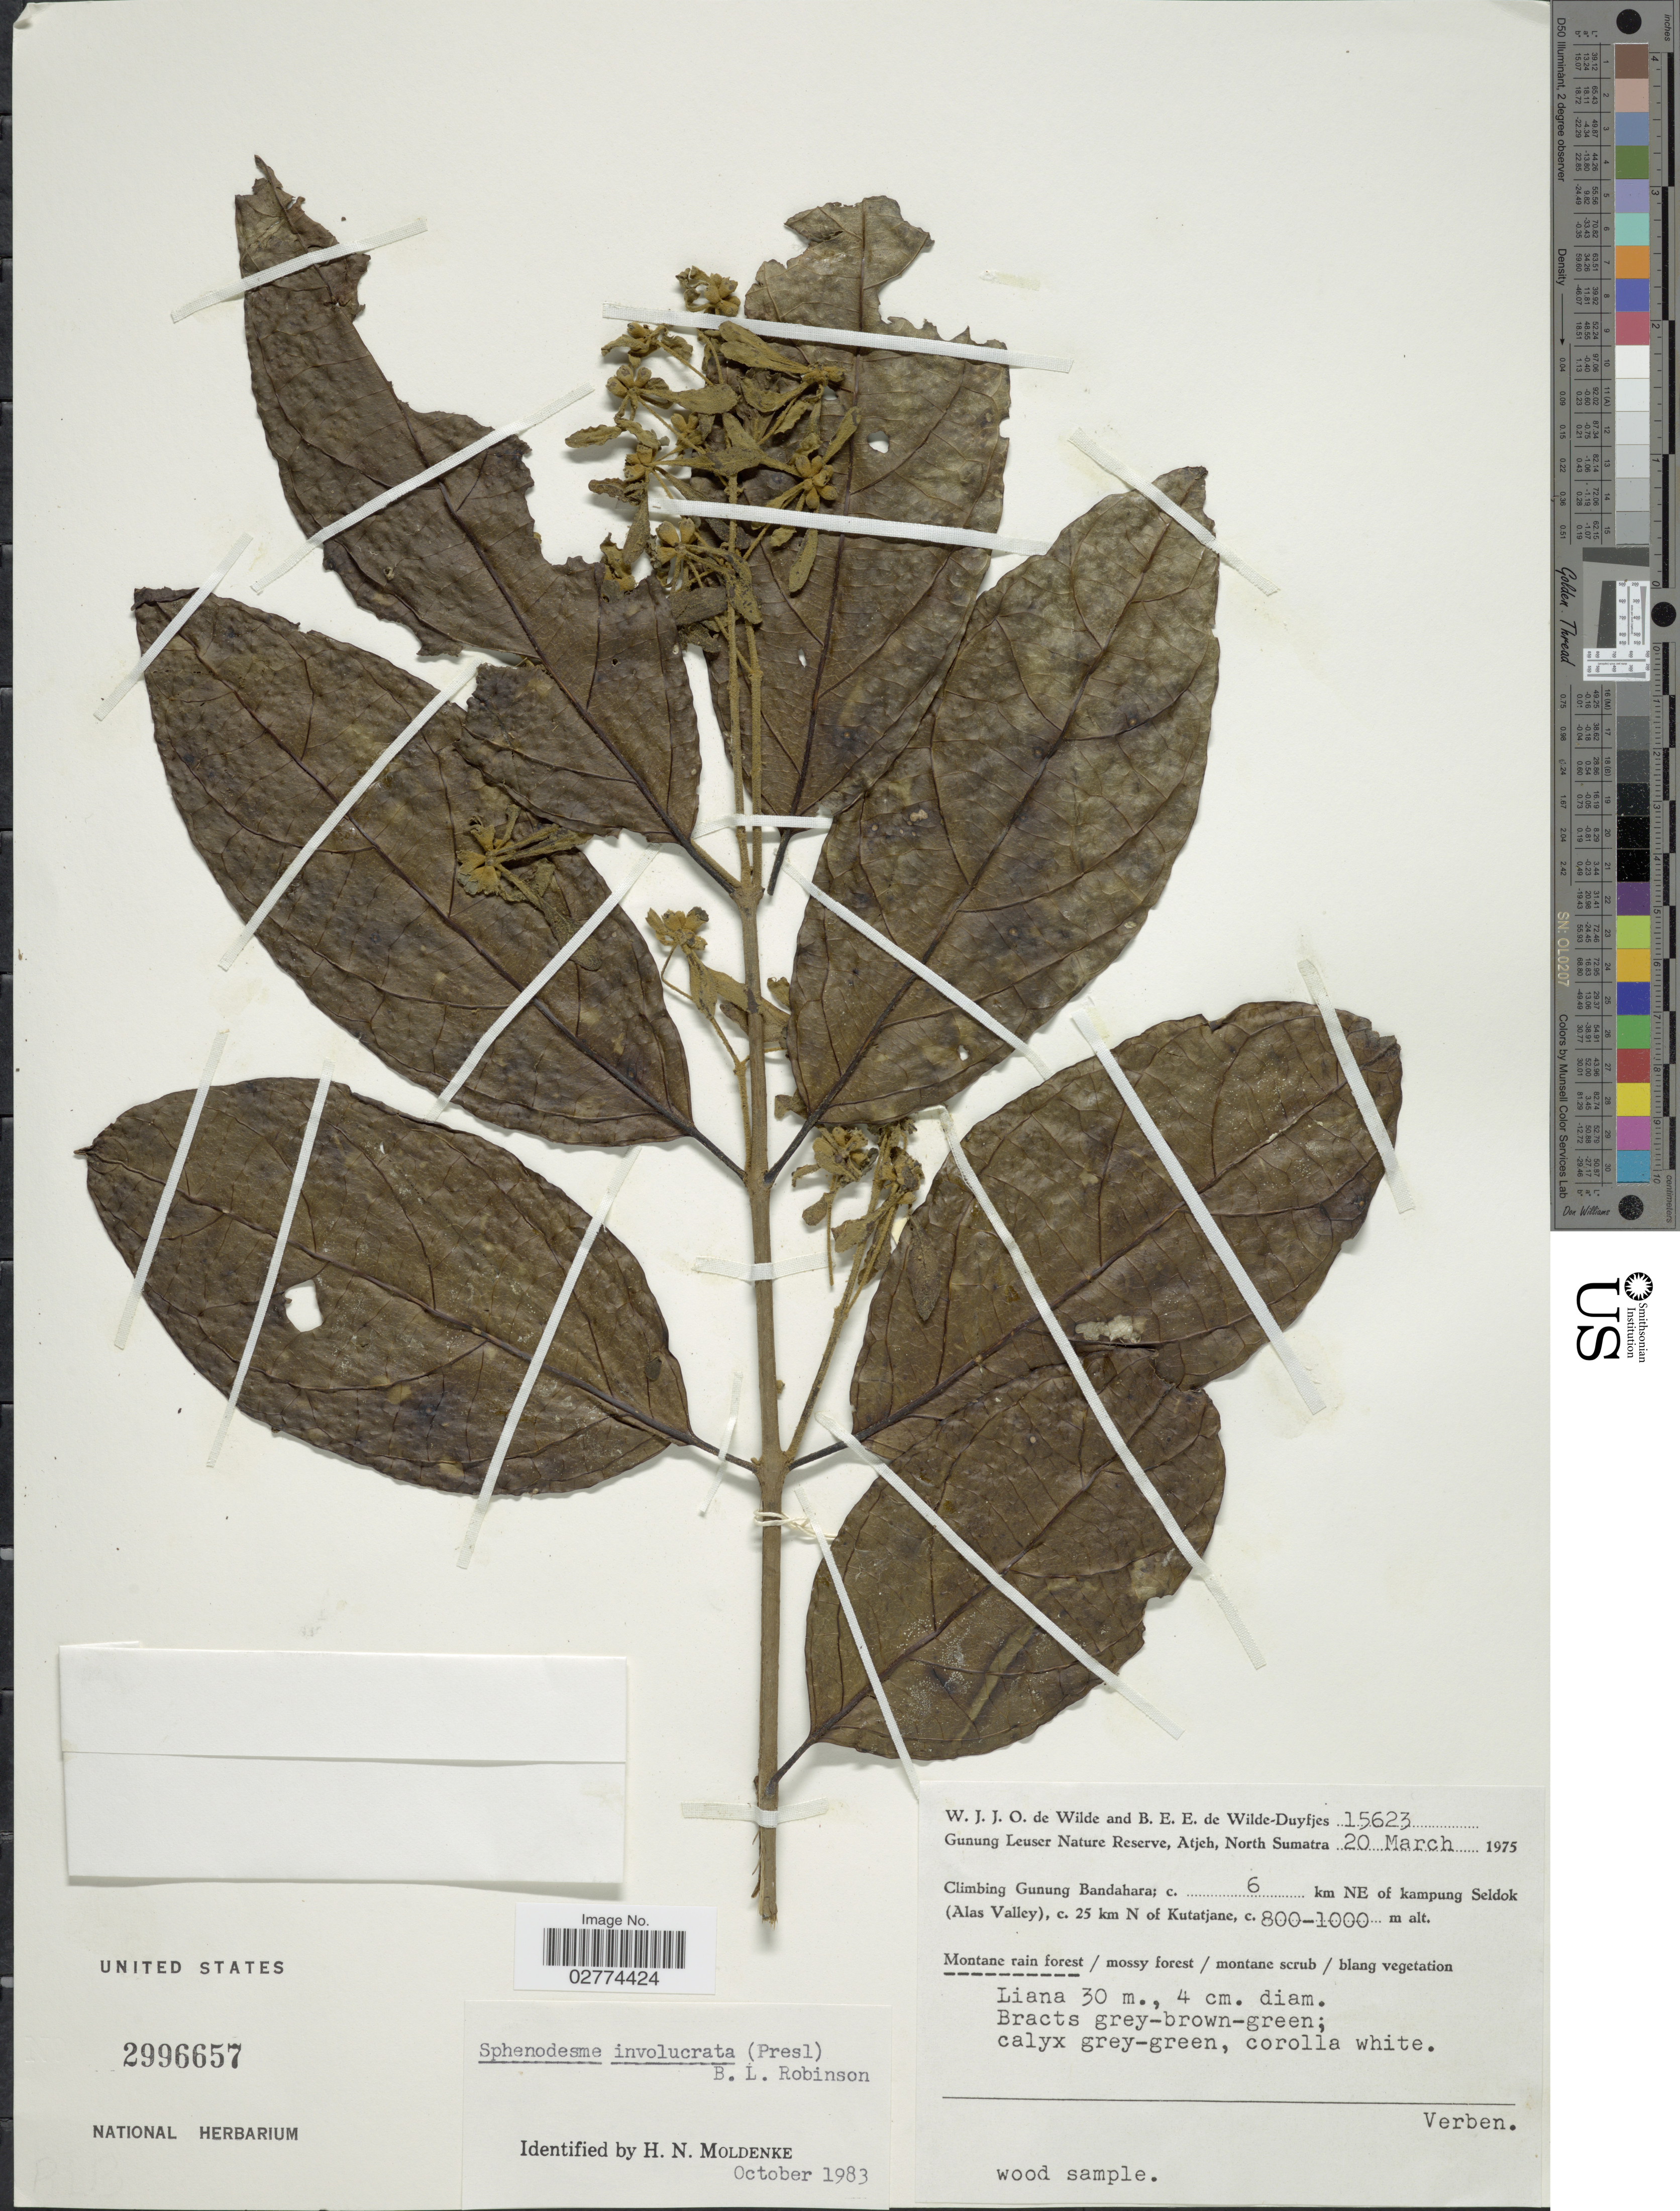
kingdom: Plantae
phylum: Tracheophyta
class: Magnoliopsida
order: Lamiales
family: Lamiaceae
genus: Sphenodesme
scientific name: Sphenodesme involucrata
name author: (C. Presl) B.L. Rob.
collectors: W. J. de Wilde & B. E. de Wilde-Duyfjes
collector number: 15623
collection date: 1975-03-20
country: Indonesia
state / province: Sumatra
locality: Gunung Leuser Nature Reserve, Atjeh, North Sumatra. Climbing Gunung Bandahara; c. 6 km NE of kampung Seldok (Alas Valley), c. 25 km N of Kutatjane.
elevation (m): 800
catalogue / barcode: US 2996657